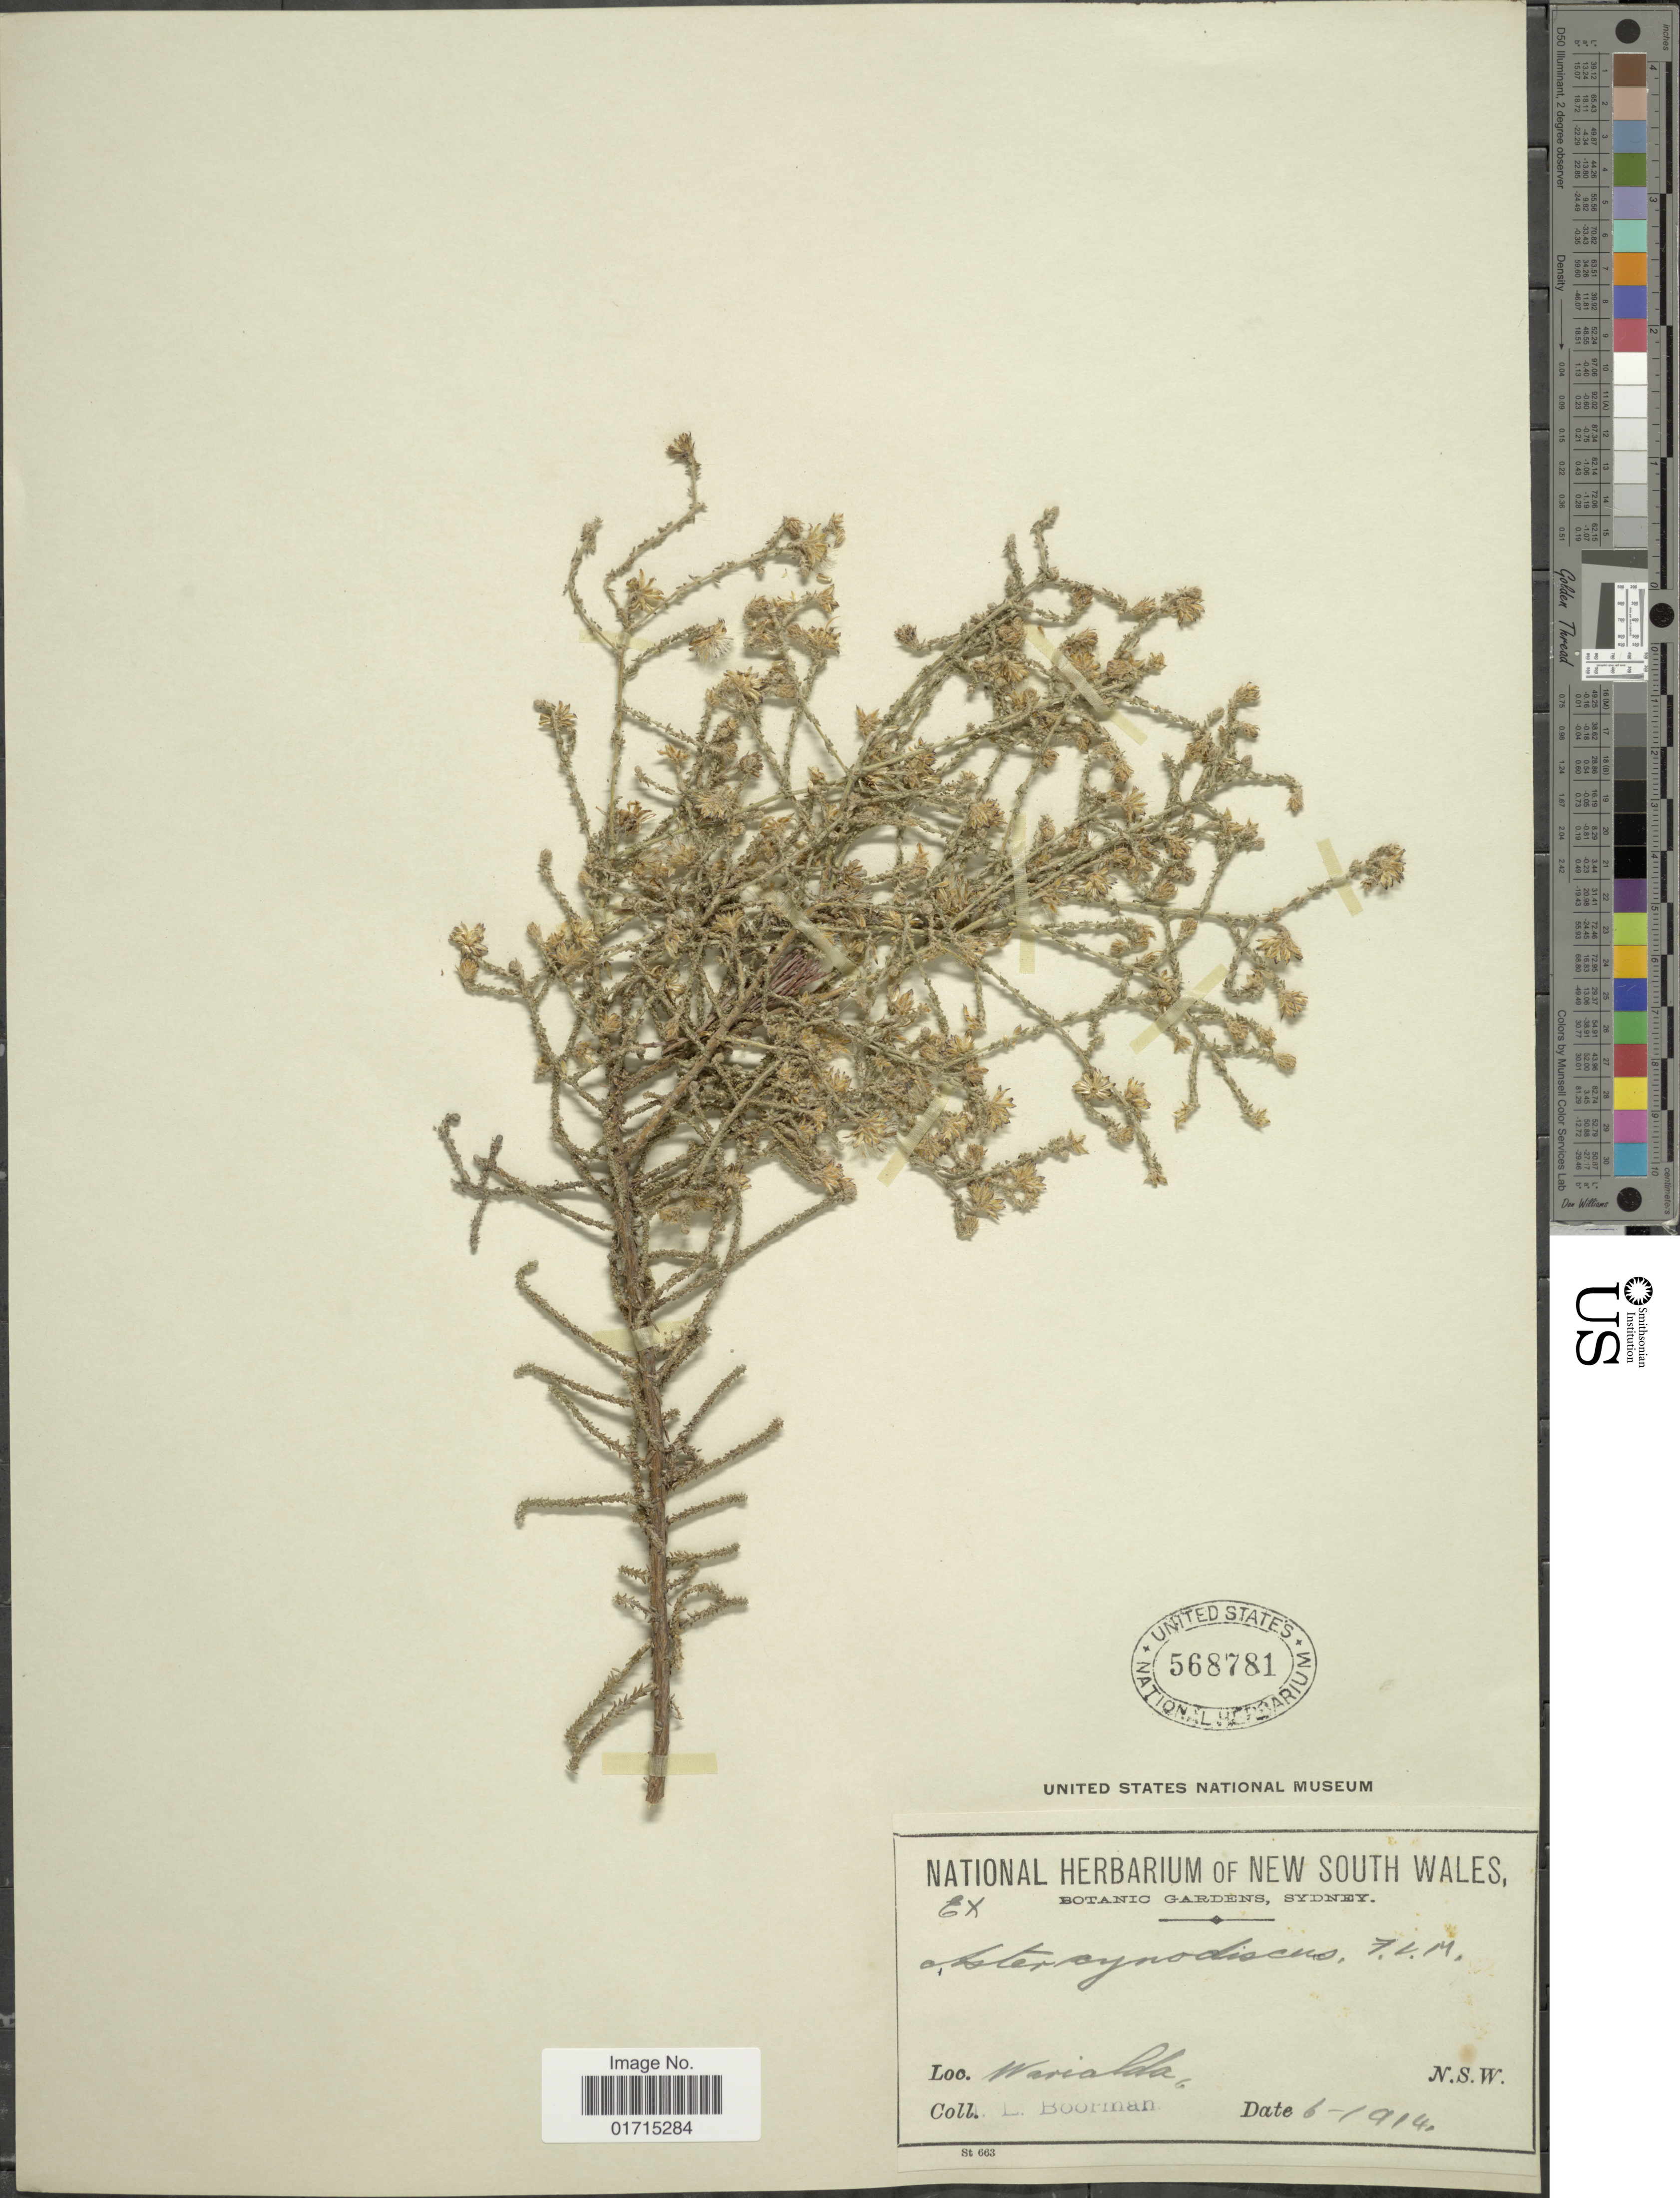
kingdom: Plantae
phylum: Tracheophyta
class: Magnoliopsida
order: Asterales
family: Asteraceae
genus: Olearia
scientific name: Olearia ramosissima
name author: Benth.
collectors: J. Boorman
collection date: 1914-06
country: Australia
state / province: New South Wales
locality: Warialda,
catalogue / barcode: US 568781